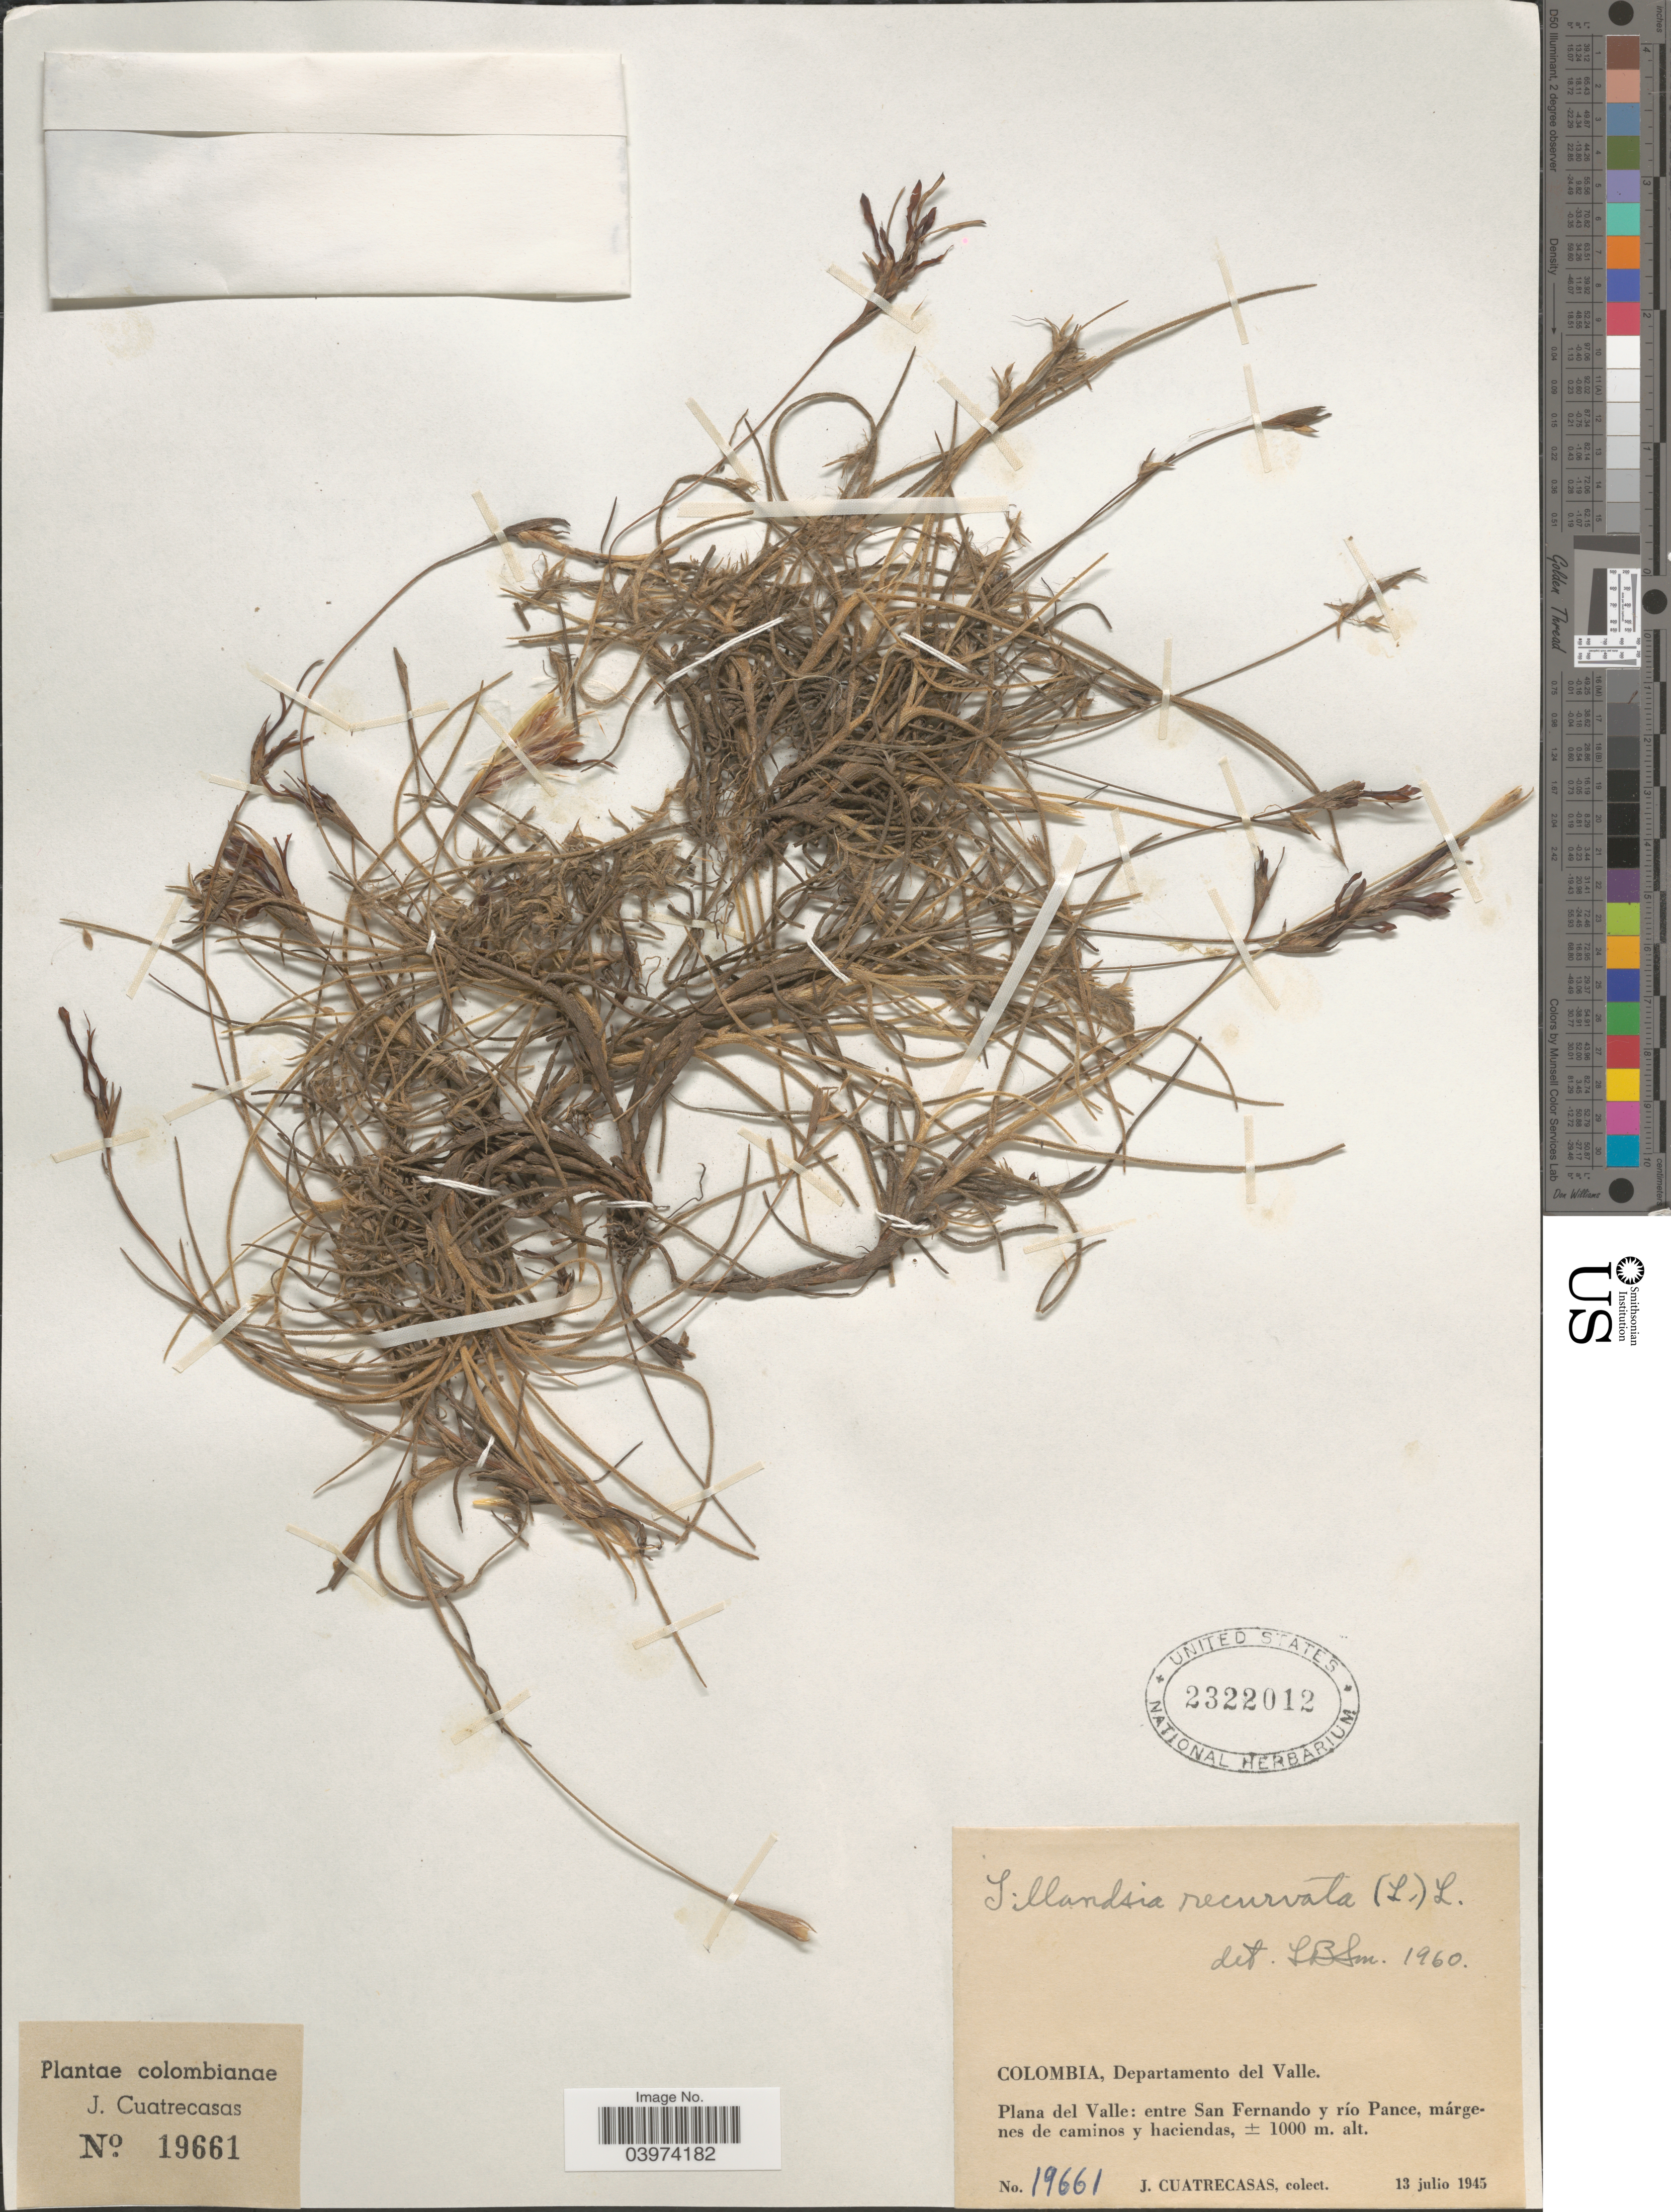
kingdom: Plantae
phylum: Tracheophyta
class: Liliopsida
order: Poales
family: Bromeliaceae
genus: Tillandsia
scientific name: Tillandsia recurvata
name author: L.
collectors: J. Cuatrecasas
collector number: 19661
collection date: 1945-07-13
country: Colombia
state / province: Valle del Cauca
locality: Departamento del Valle. Plana del Valle: entre San Fernando y río Pance, márgenes de caminos y haciendas.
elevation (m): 1000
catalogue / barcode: US 2322012